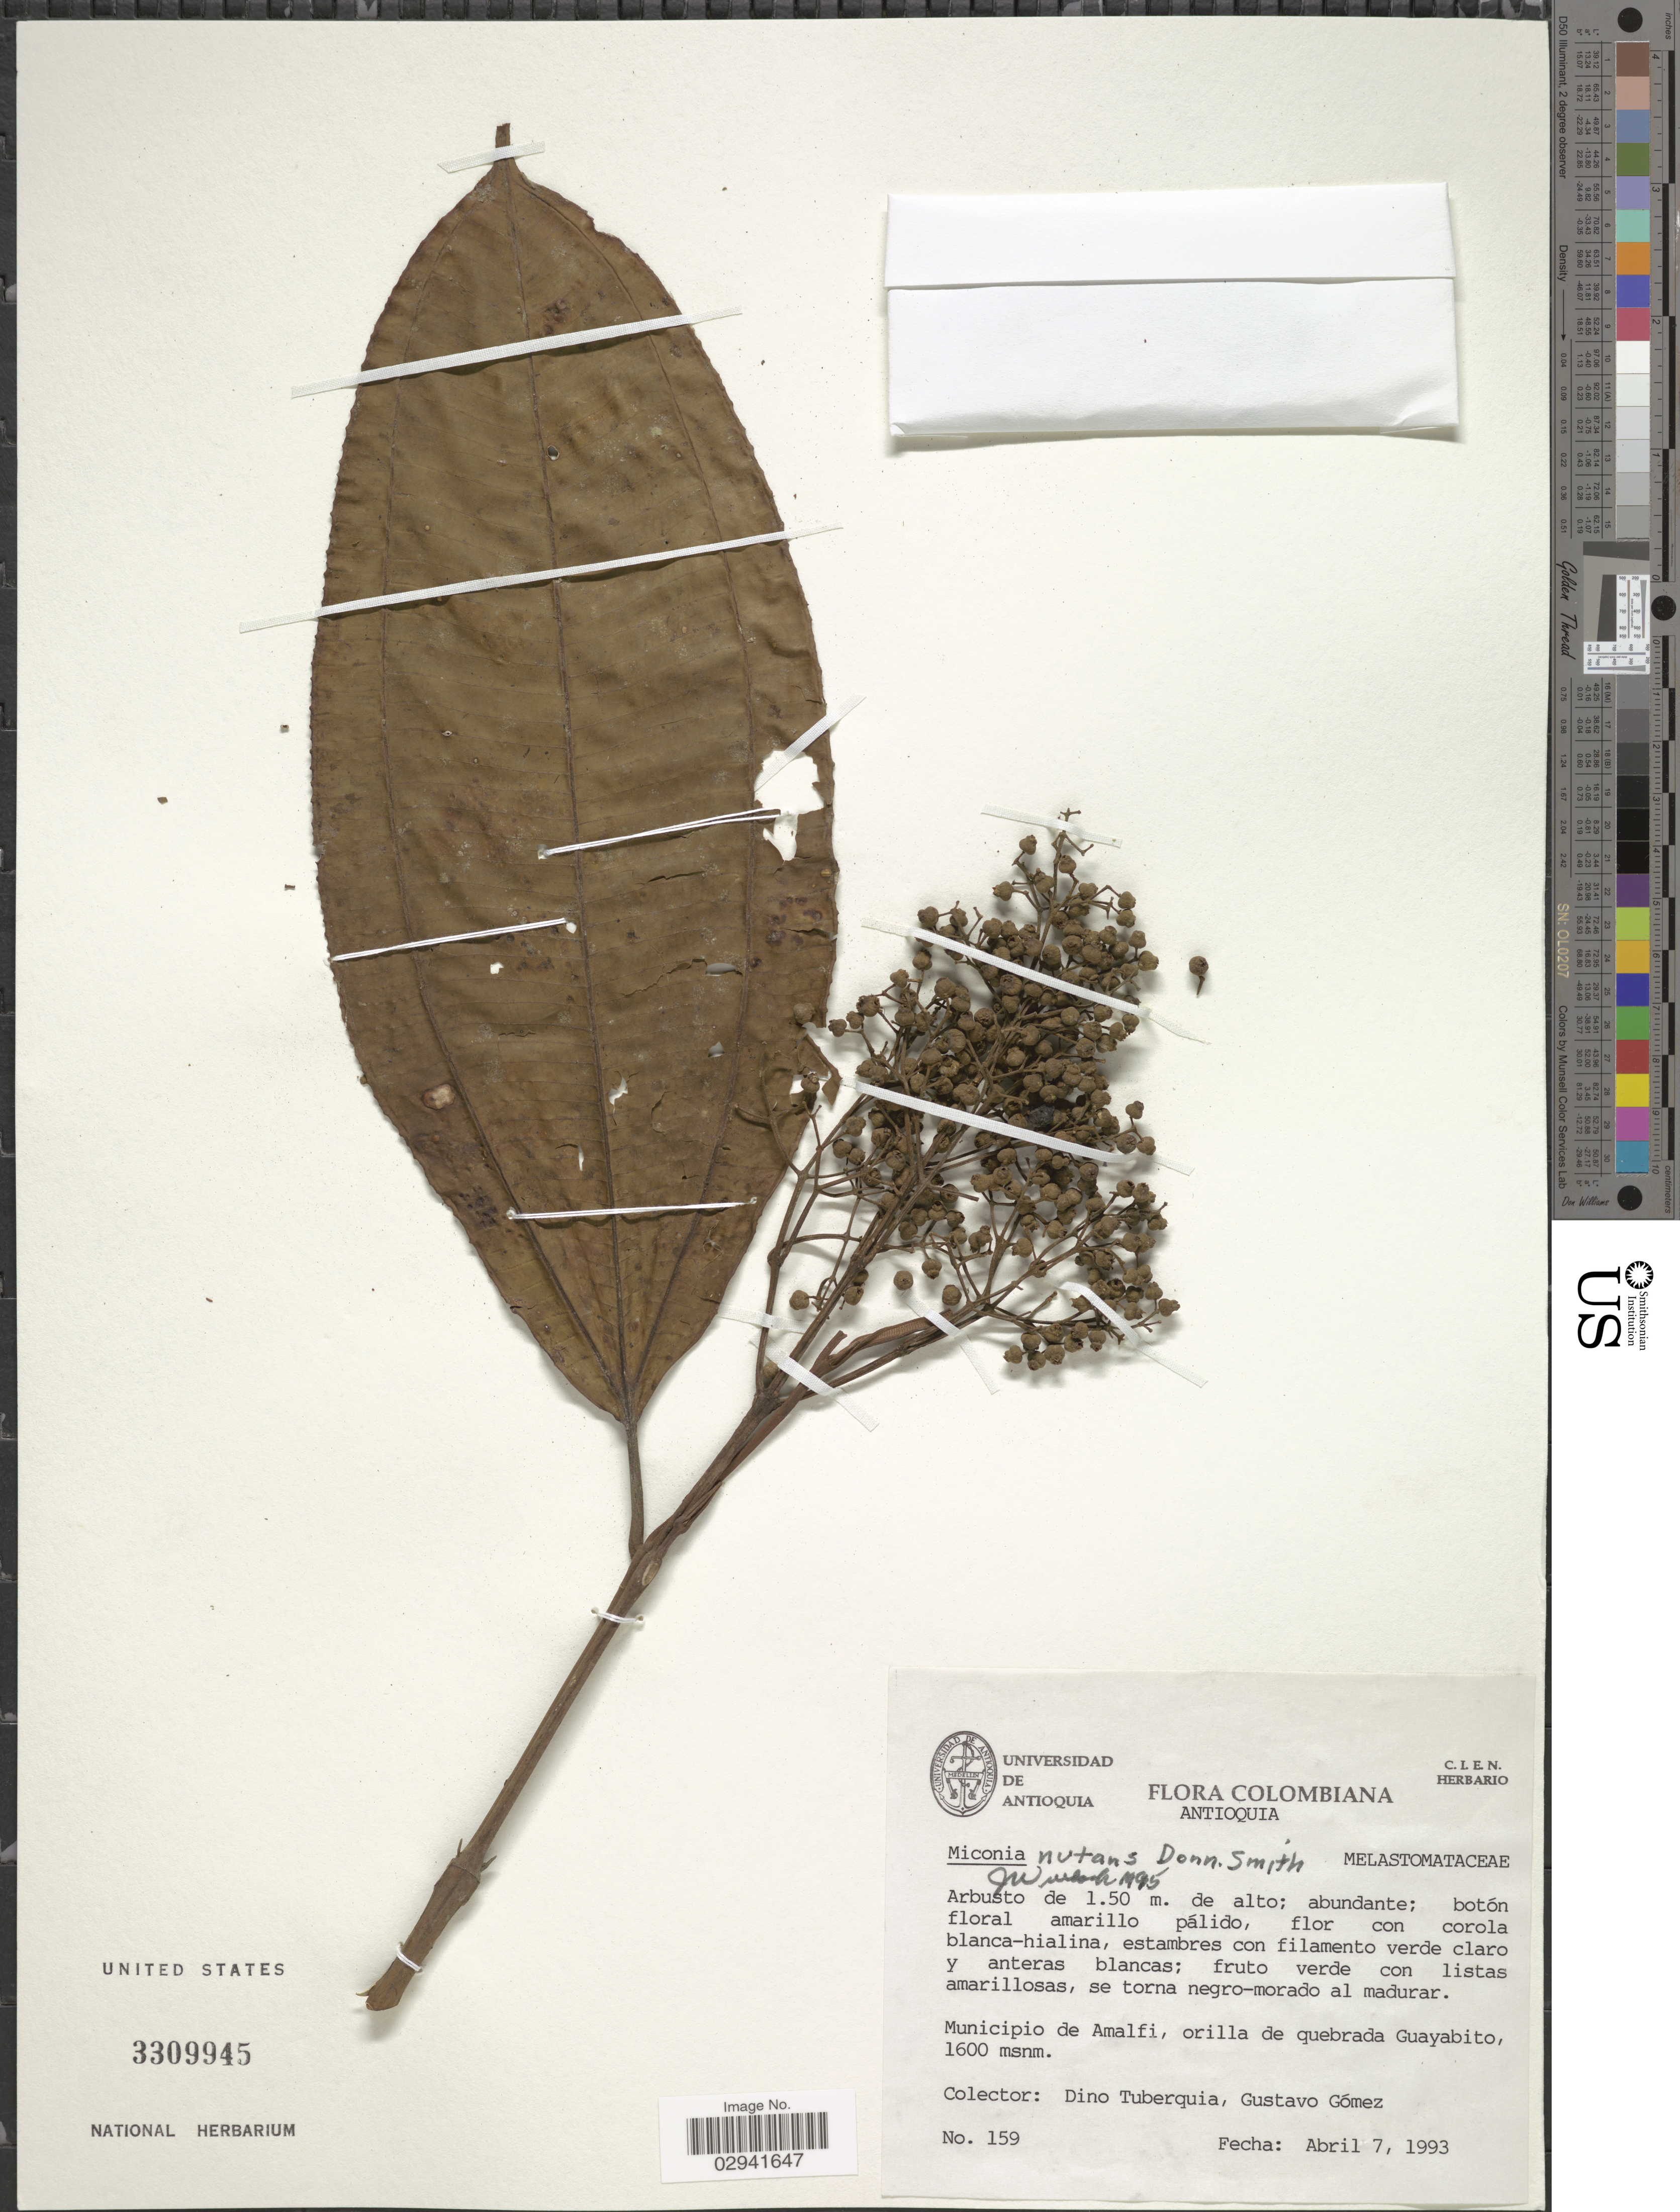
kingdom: Plantae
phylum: Tracheophyta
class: Magnoliopsida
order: Myrtales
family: Melastomataceae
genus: Miconia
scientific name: Miconia nutans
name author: Donn. Sm.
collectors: D. Tuberquia & G. Gomez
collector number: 159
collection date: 1993-04-07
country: Colombia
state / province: Antioquia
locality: Municipio de Amalfi, orilla de quebrada Guayabito.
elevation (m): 160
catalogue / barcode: US 3309945